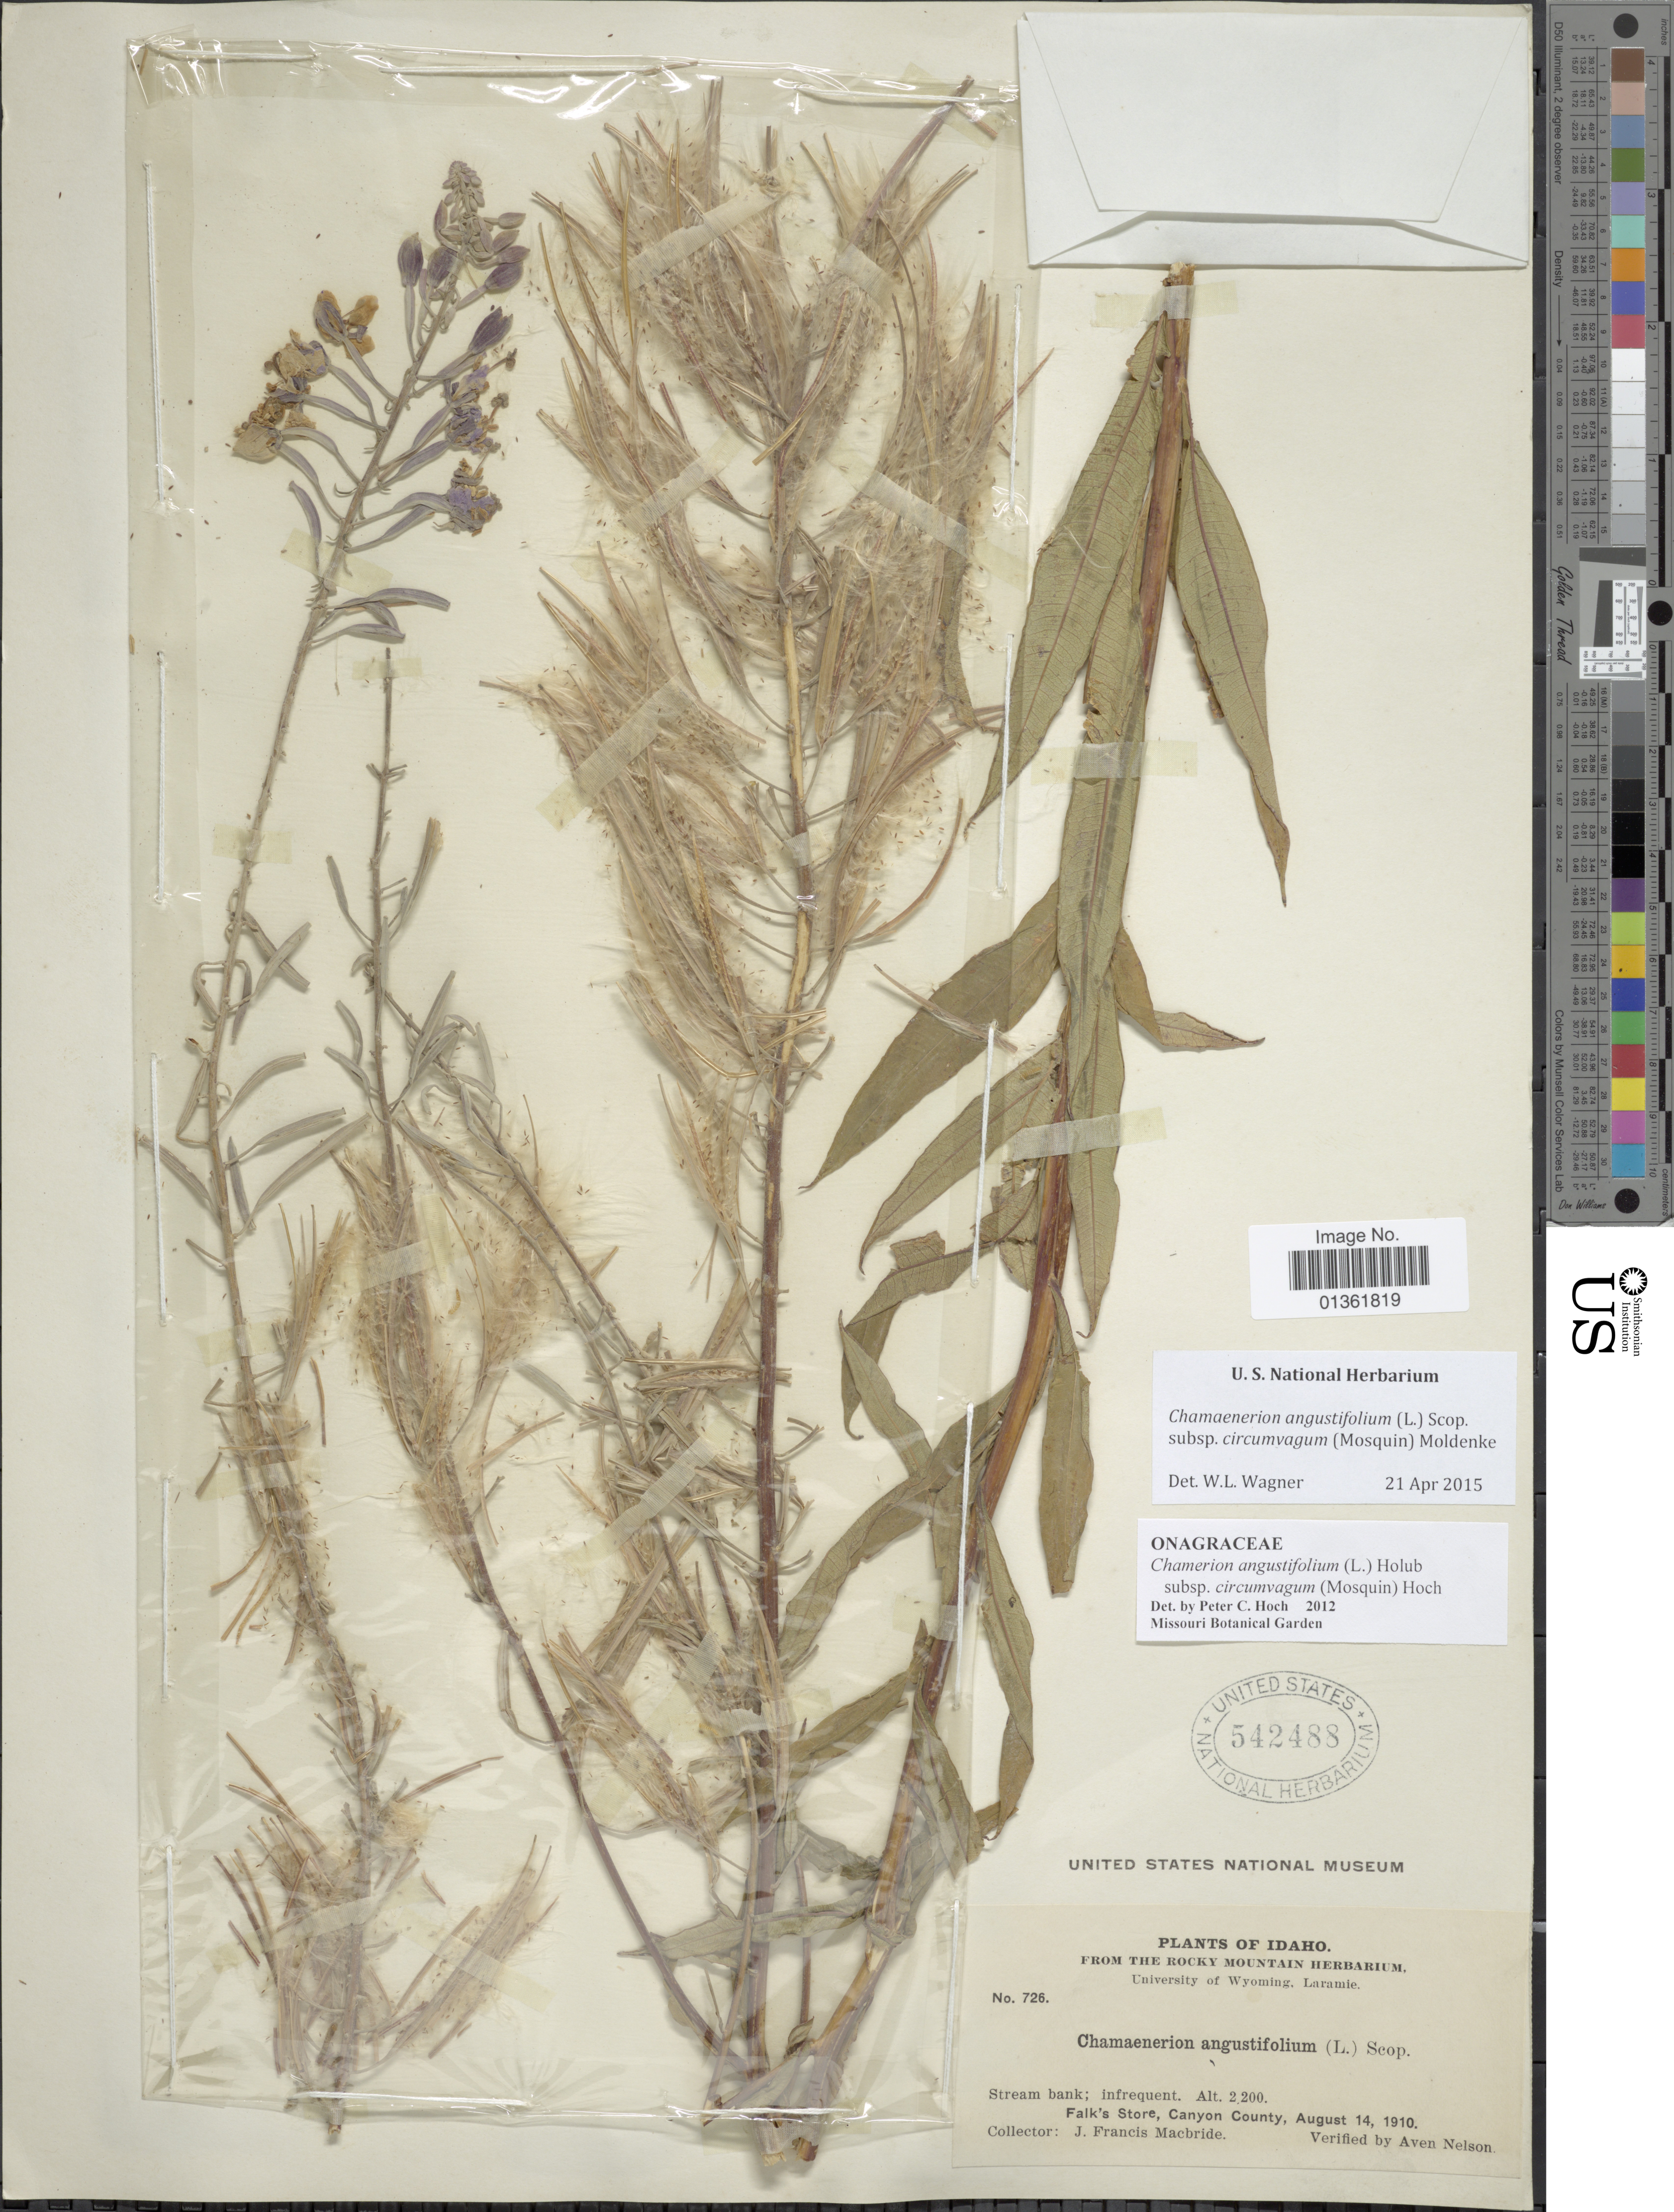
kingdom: Plantae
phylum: Tracheophyta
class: Magnoliopsida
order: Myrtales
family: Onagraceae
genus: Chamaenerion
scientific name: Chamaenerion angustifolium subsp. circumvagum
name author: (Mosquin) Moldenke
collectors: J. F. Macbride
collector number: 726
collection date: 1910-08-14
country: United States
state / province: Idaho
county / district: Canyon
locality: Falk's Store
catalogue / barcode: US 542488